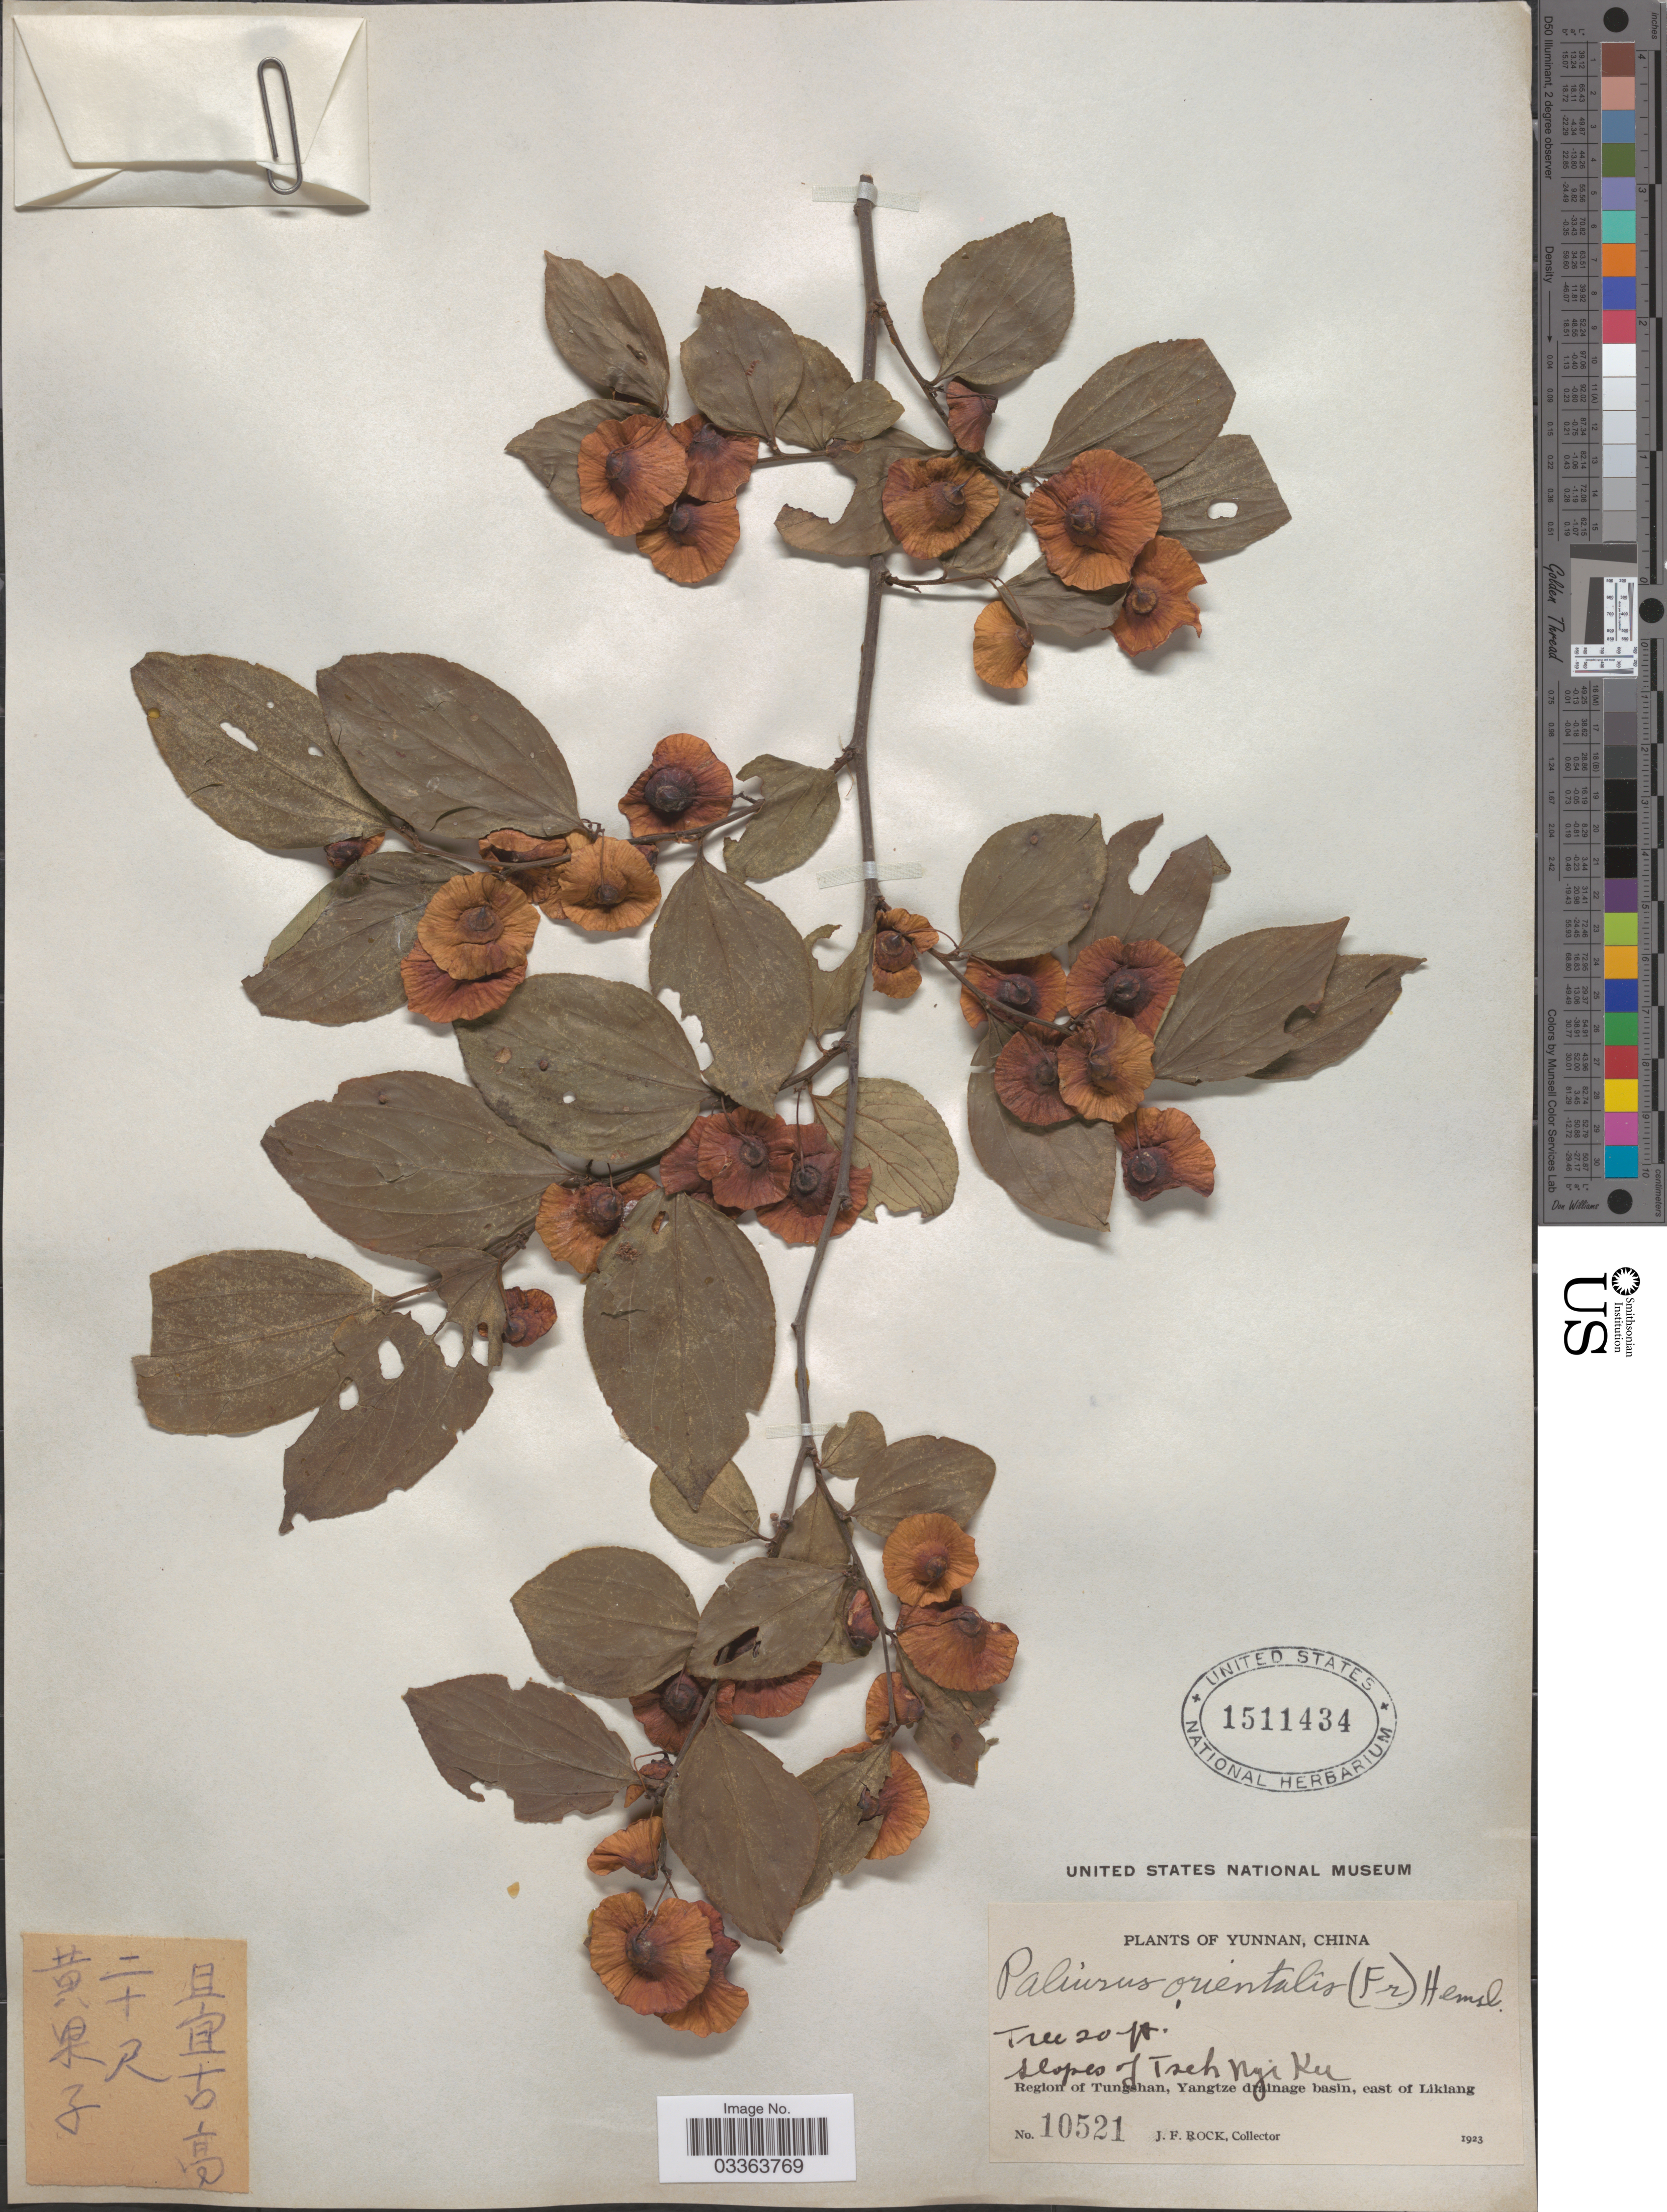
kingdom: Plantae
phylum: Tracheophyta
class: Magnoliopsida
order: Rosales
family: Rhamnaceae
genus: Paliurus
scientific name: Paliurus orientalis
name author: Hemsl.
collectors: J. Rock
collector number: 10521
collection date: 1923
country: China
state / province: Yunnan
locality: Slopes of Tzeh Ngi Ku. Region of Tungshan, Yangtze drainage basin, east of Likiang.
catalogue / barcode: US 1511434